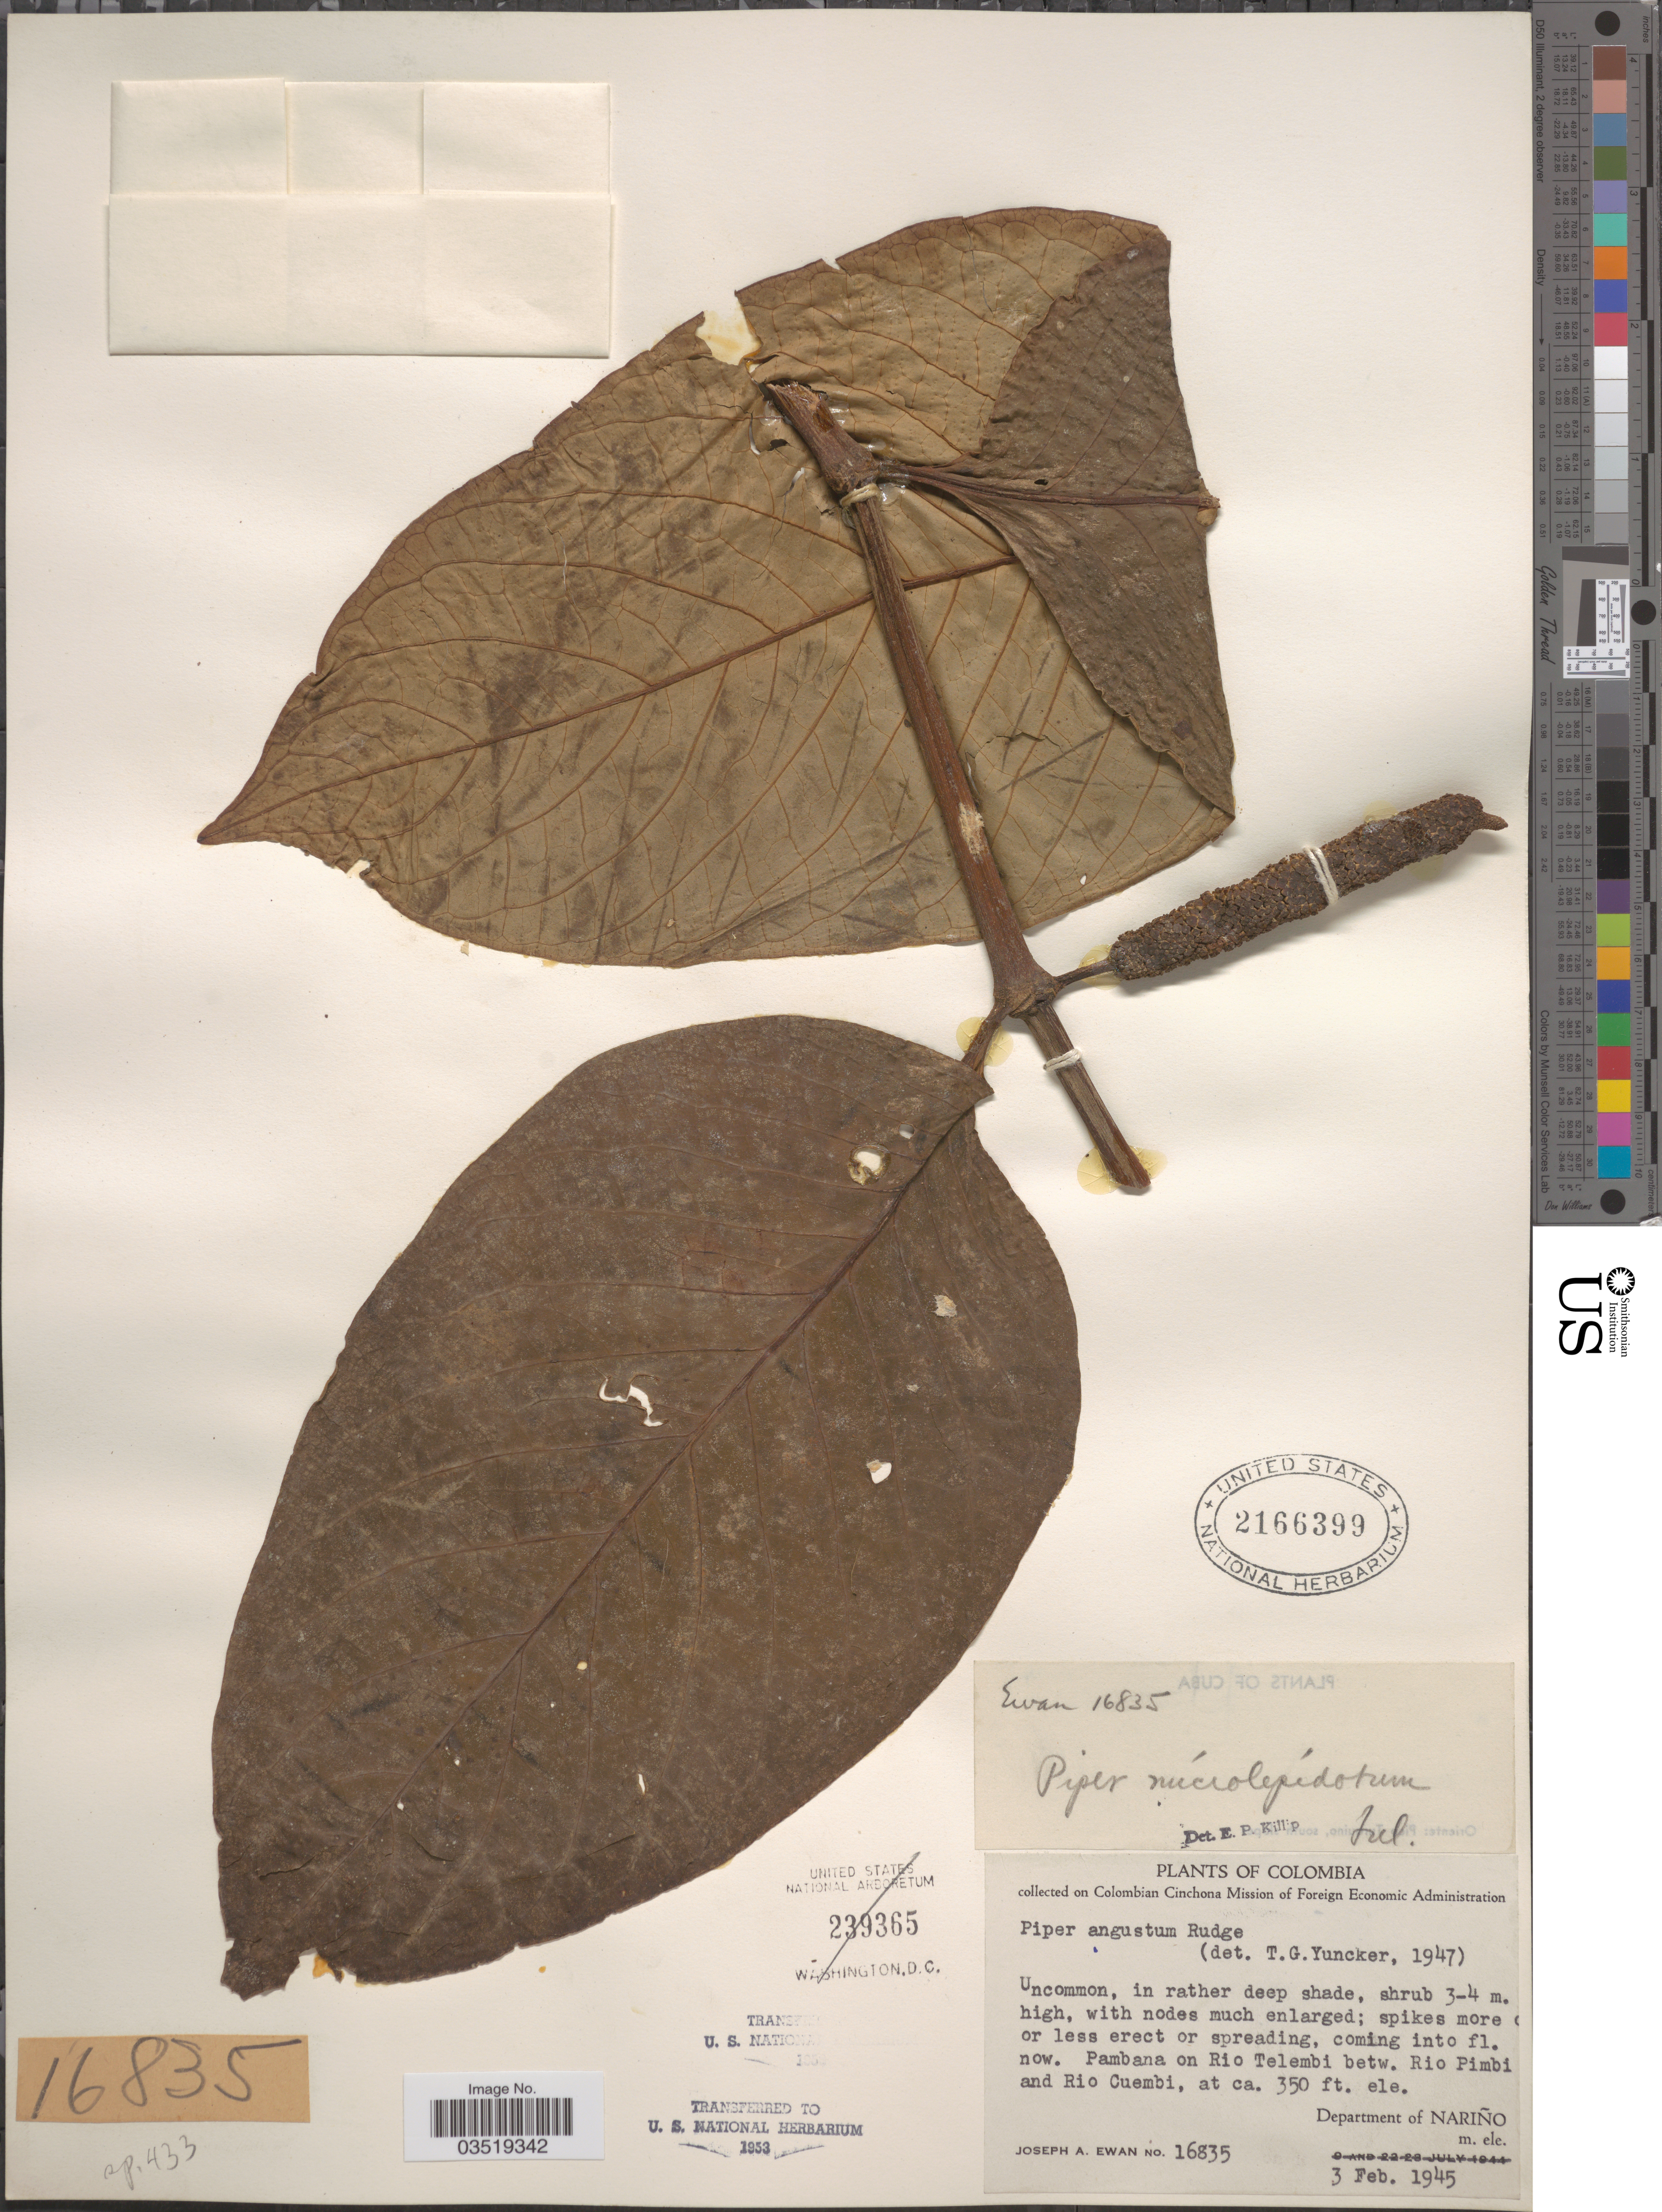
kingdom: Plantae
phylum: Tracheophyta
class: Magnoliopsida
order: Piperales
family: Piperaceae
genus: Piper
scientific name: Piper augustum var. augustum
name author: Rudge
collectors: J. A. Ewan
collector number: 16835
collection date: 1945-02-03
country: Colombia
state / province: Nariño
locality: Pambana on Rio Telembi betw. Rio Pimbi and Rio Cuembi. Department of Nariño.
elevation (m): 107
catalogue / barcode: US 2166399